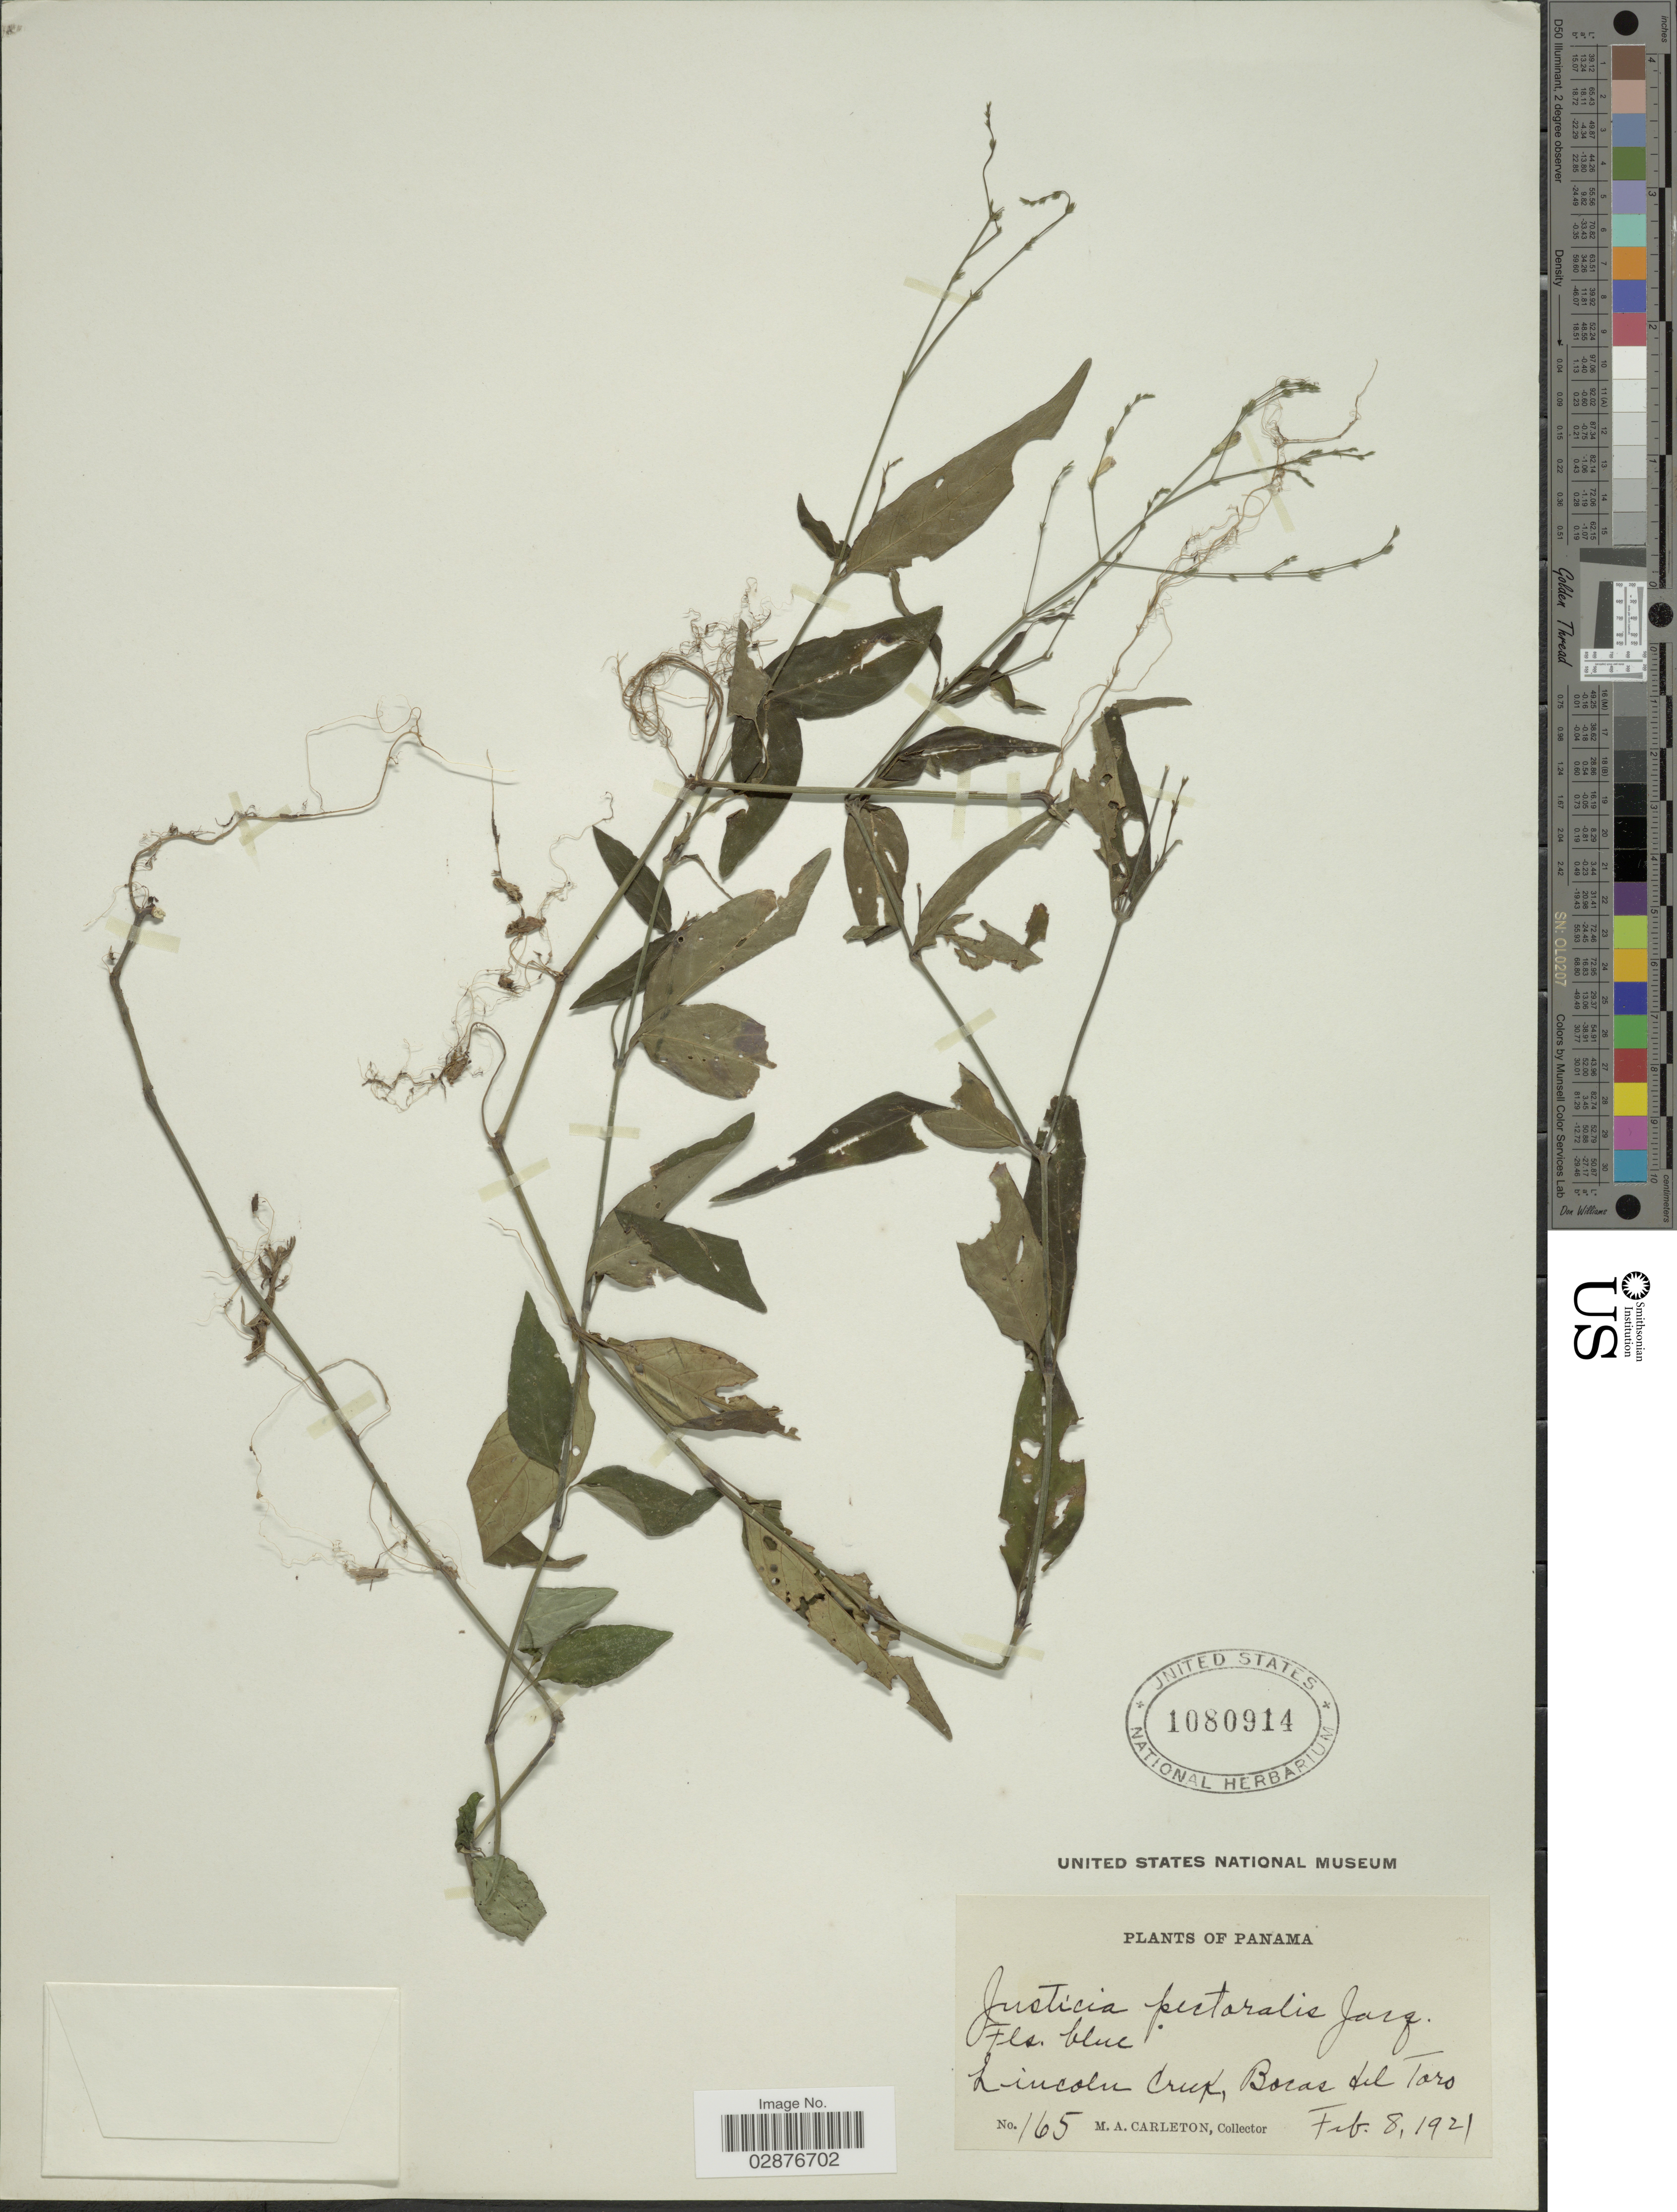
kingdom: Plantae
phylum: Tracheophyta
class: Magnoliopsida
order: Lamiales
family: Acanthaceae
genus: Justicia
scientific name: Justicia pectoralis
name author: Jacq.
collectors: M. A. Carleton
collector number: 165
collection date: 1921-02-08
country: Panama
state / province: Bocas del Toro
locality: Lincoln Creek.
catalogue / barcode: US 1080914